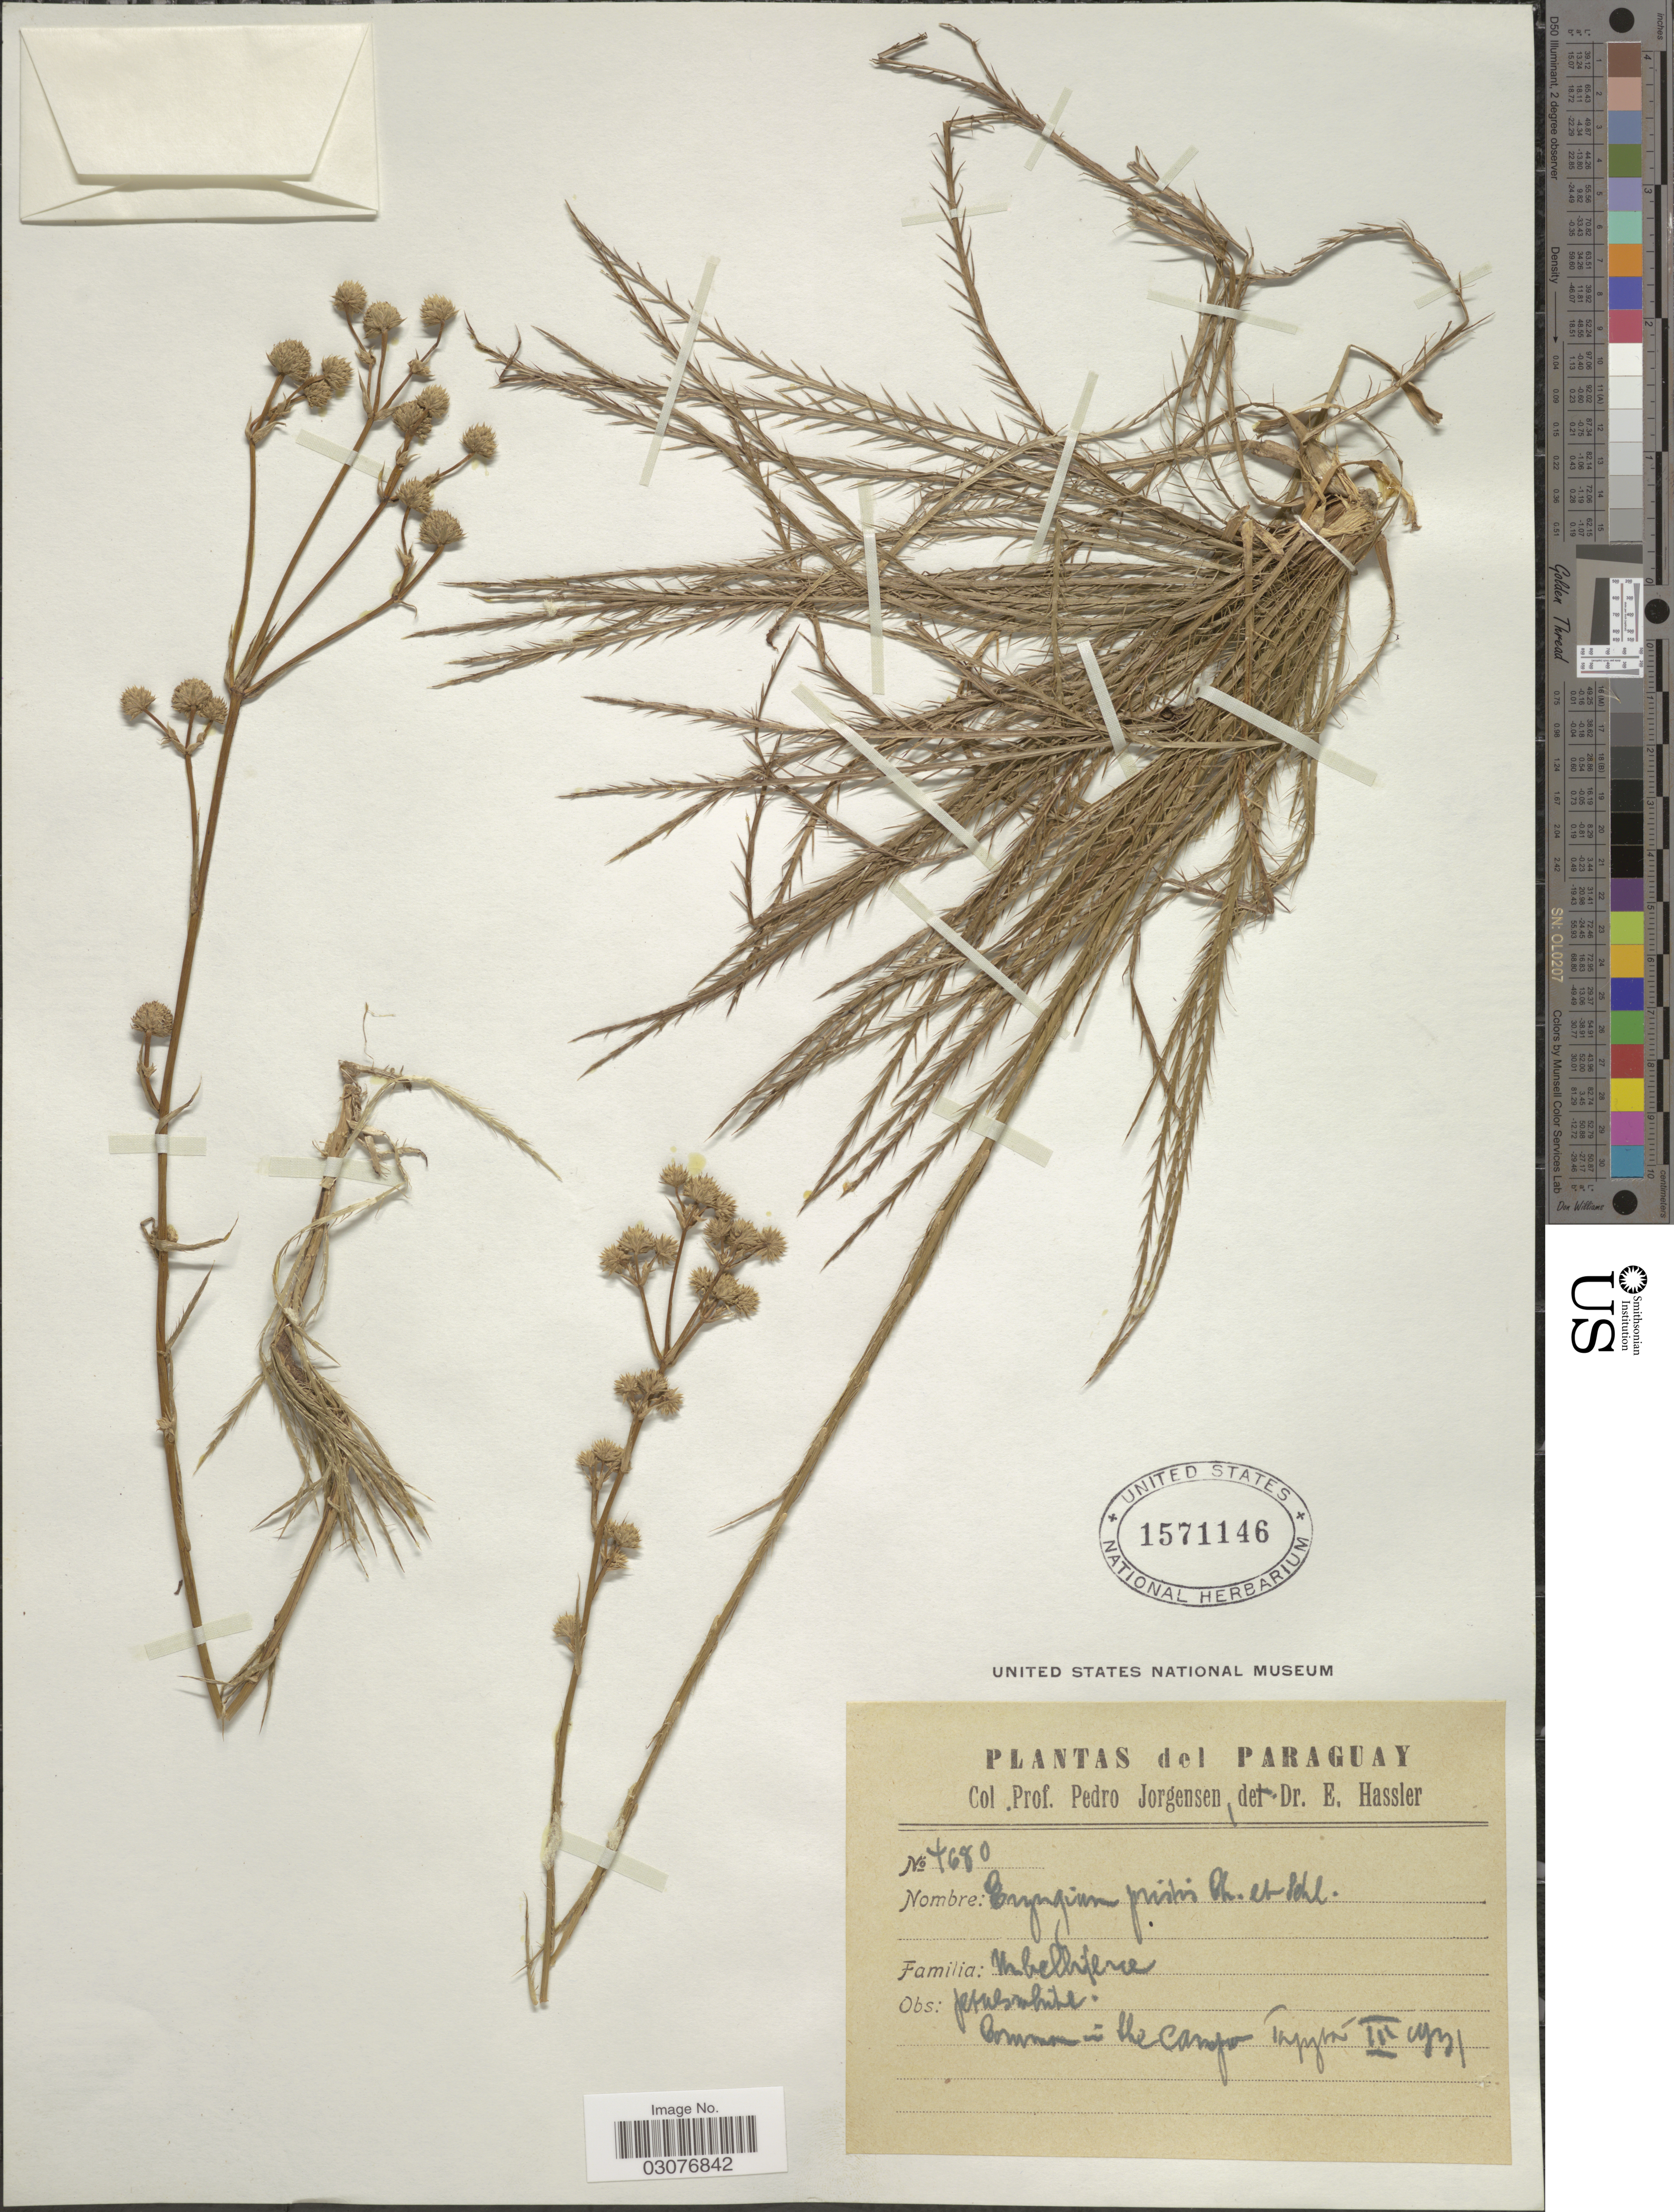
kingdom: Plantae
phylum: Tracheophyta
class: Magnoliopsida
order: Apiales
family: Apiaceae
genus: Eryngium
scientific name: Eryngium pristis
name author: Cham. & Schltdl.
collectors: P. Jörgensen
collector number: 4680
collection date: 1931-03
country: Paraguay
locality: Campo Tapyrá.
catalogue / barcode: US 1571146